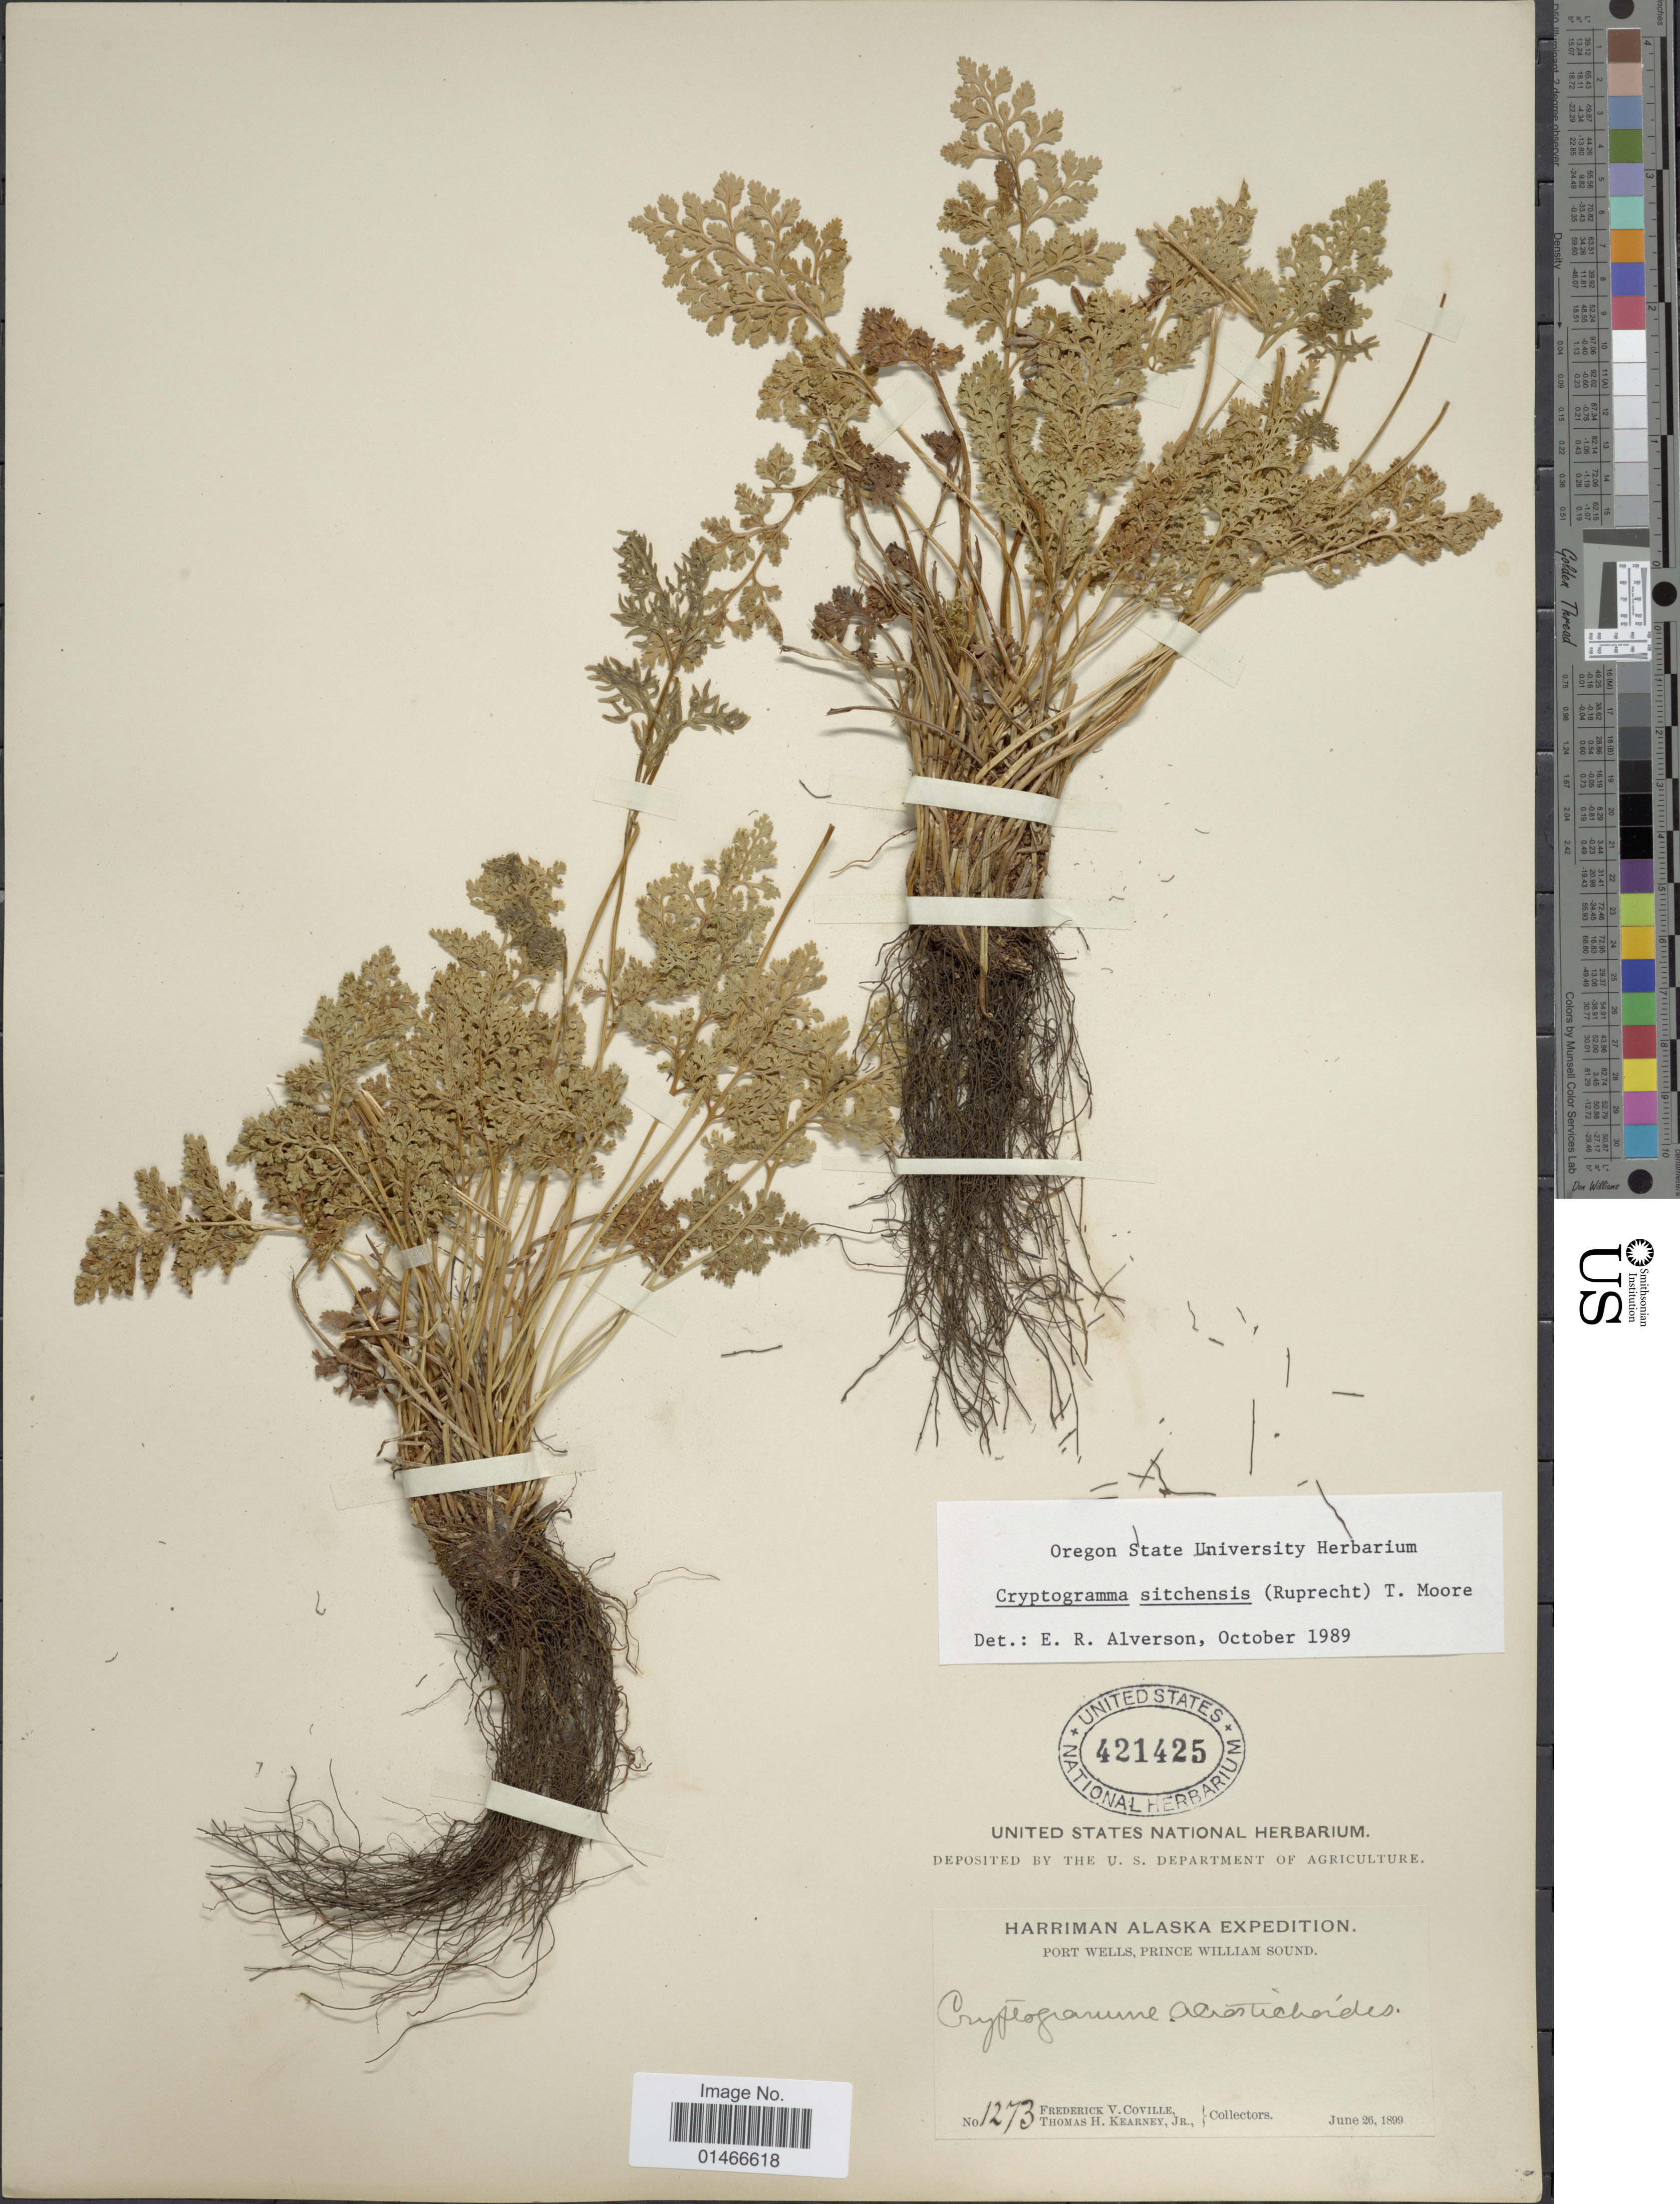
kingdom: Plantae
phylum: Tracheophyta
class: Polypodiopsida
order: Polypodiales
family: Pteridaceae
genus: Cryptogramma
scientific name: Cryptogramma sitchensis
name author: (Rupr.) T. Moore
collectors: F. V. Coville & T. H. Kearney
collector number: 1273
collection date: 1899-06-26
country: United States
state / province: Alaska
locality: Port Wells, Prince William Sound.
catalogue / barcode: US 421425